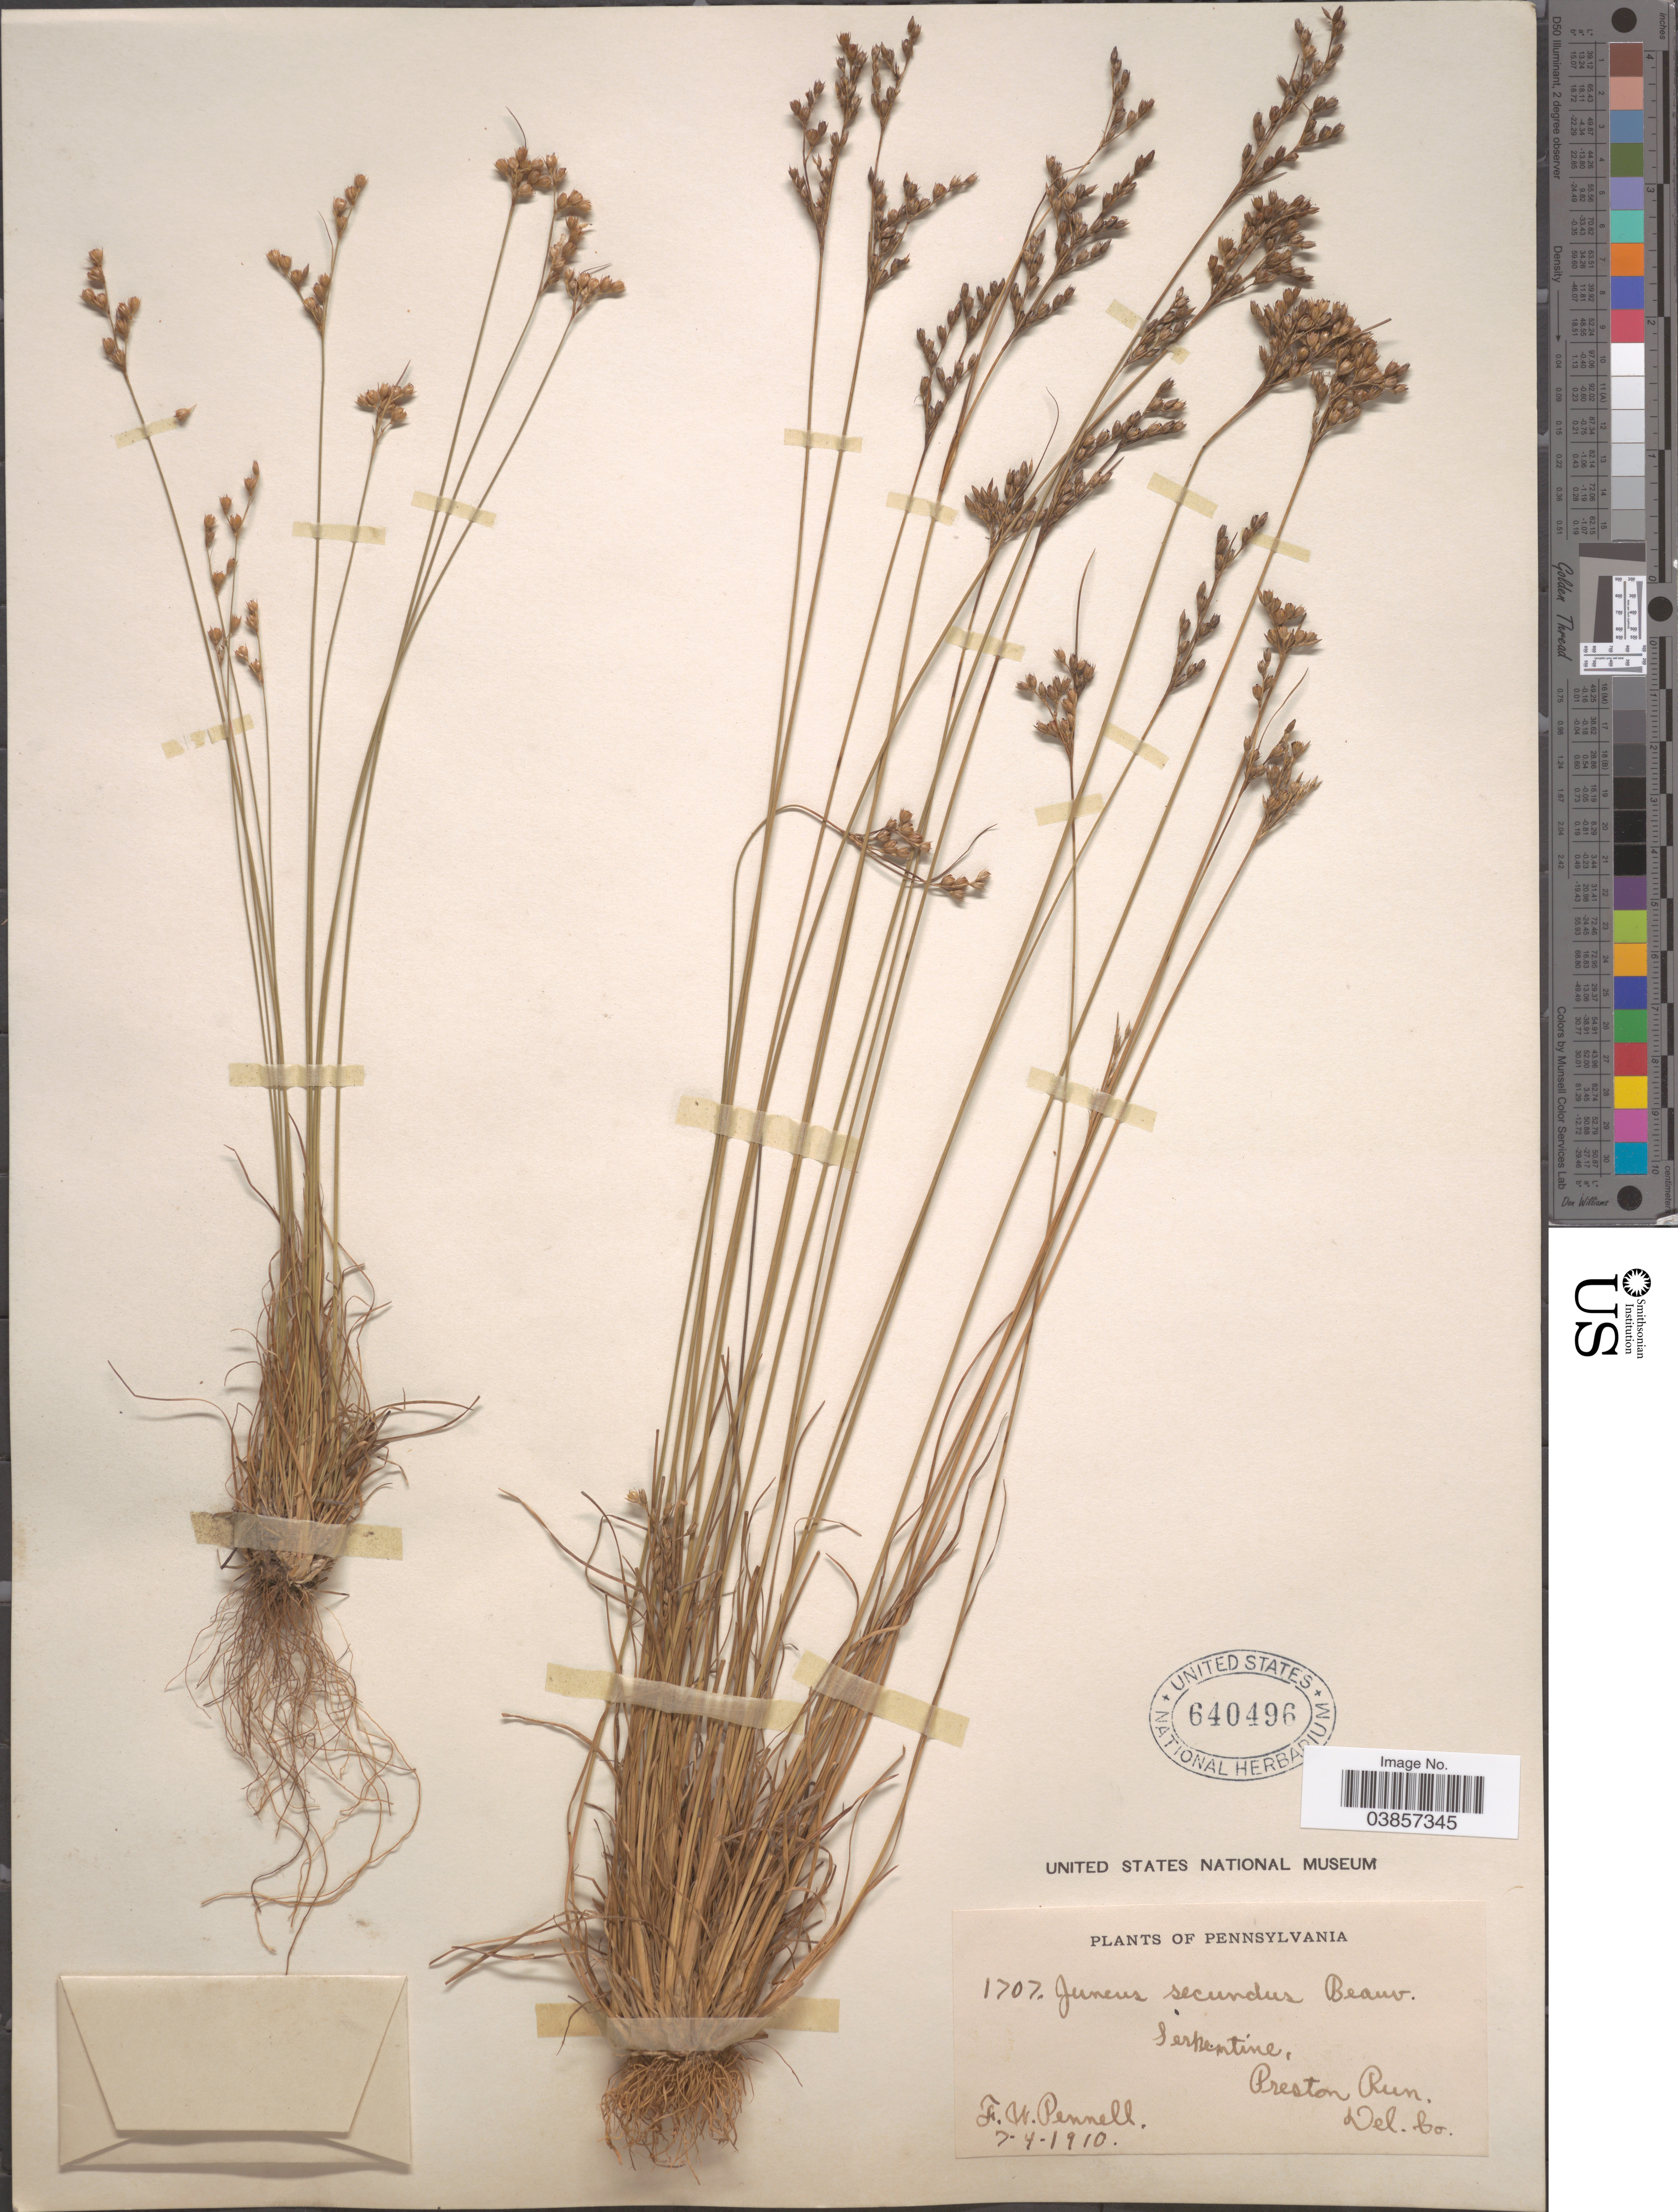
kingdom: Plantae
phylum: Tracheophyta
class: Liliopsida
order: Poales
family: Juncaceae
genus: Juncus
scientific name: Juncus secundus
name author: P. Beauv.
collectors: F. W. Pennell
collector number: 1707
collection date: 1910-07-04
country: United States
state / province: Pennsylvania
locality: Preston Run. Del. Co.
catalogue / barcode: US 640496